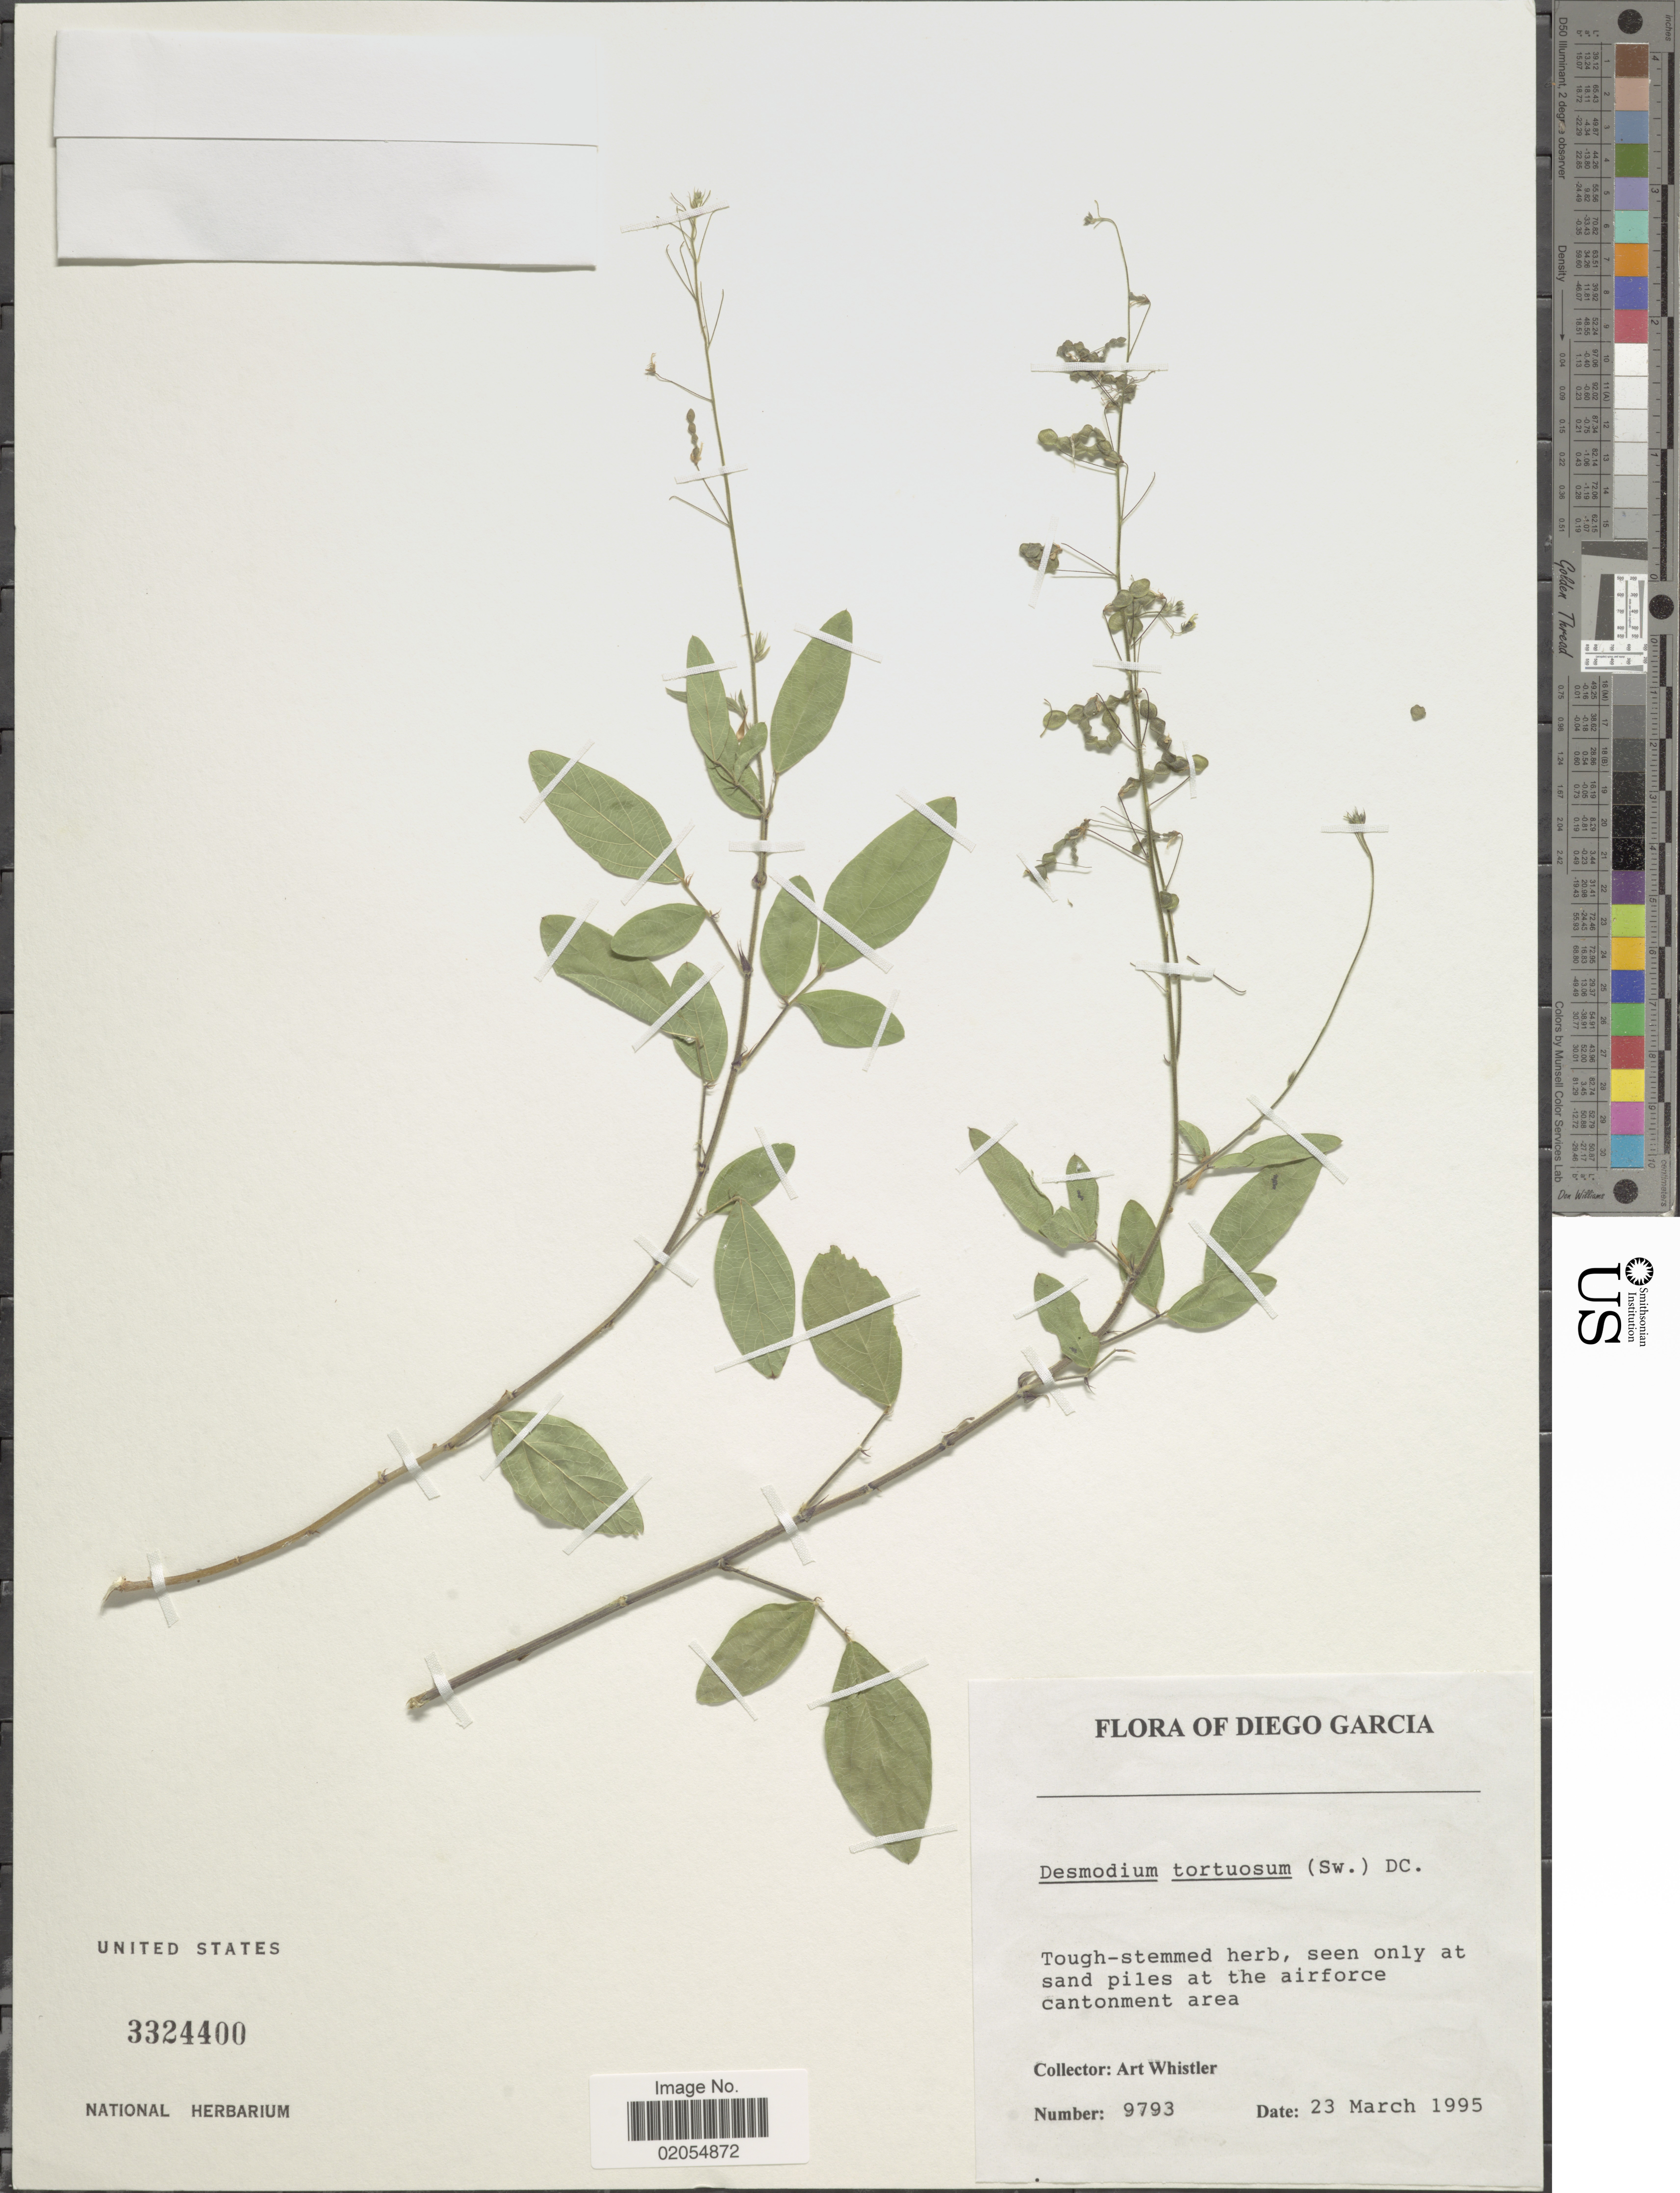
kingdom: Plantae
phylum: Tracheophyta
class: Magnoliopsida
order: Fabales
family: Fabaceae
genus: Desmodium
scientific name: Desmodium tortuosum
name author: (Sw.) DC.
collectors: A. Whistler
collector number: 9793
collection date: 1995-03-23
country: British Indian Ocean Territory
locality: Diego Garcia, sand piles at the airforce cantonment area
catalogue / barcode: US 3324400